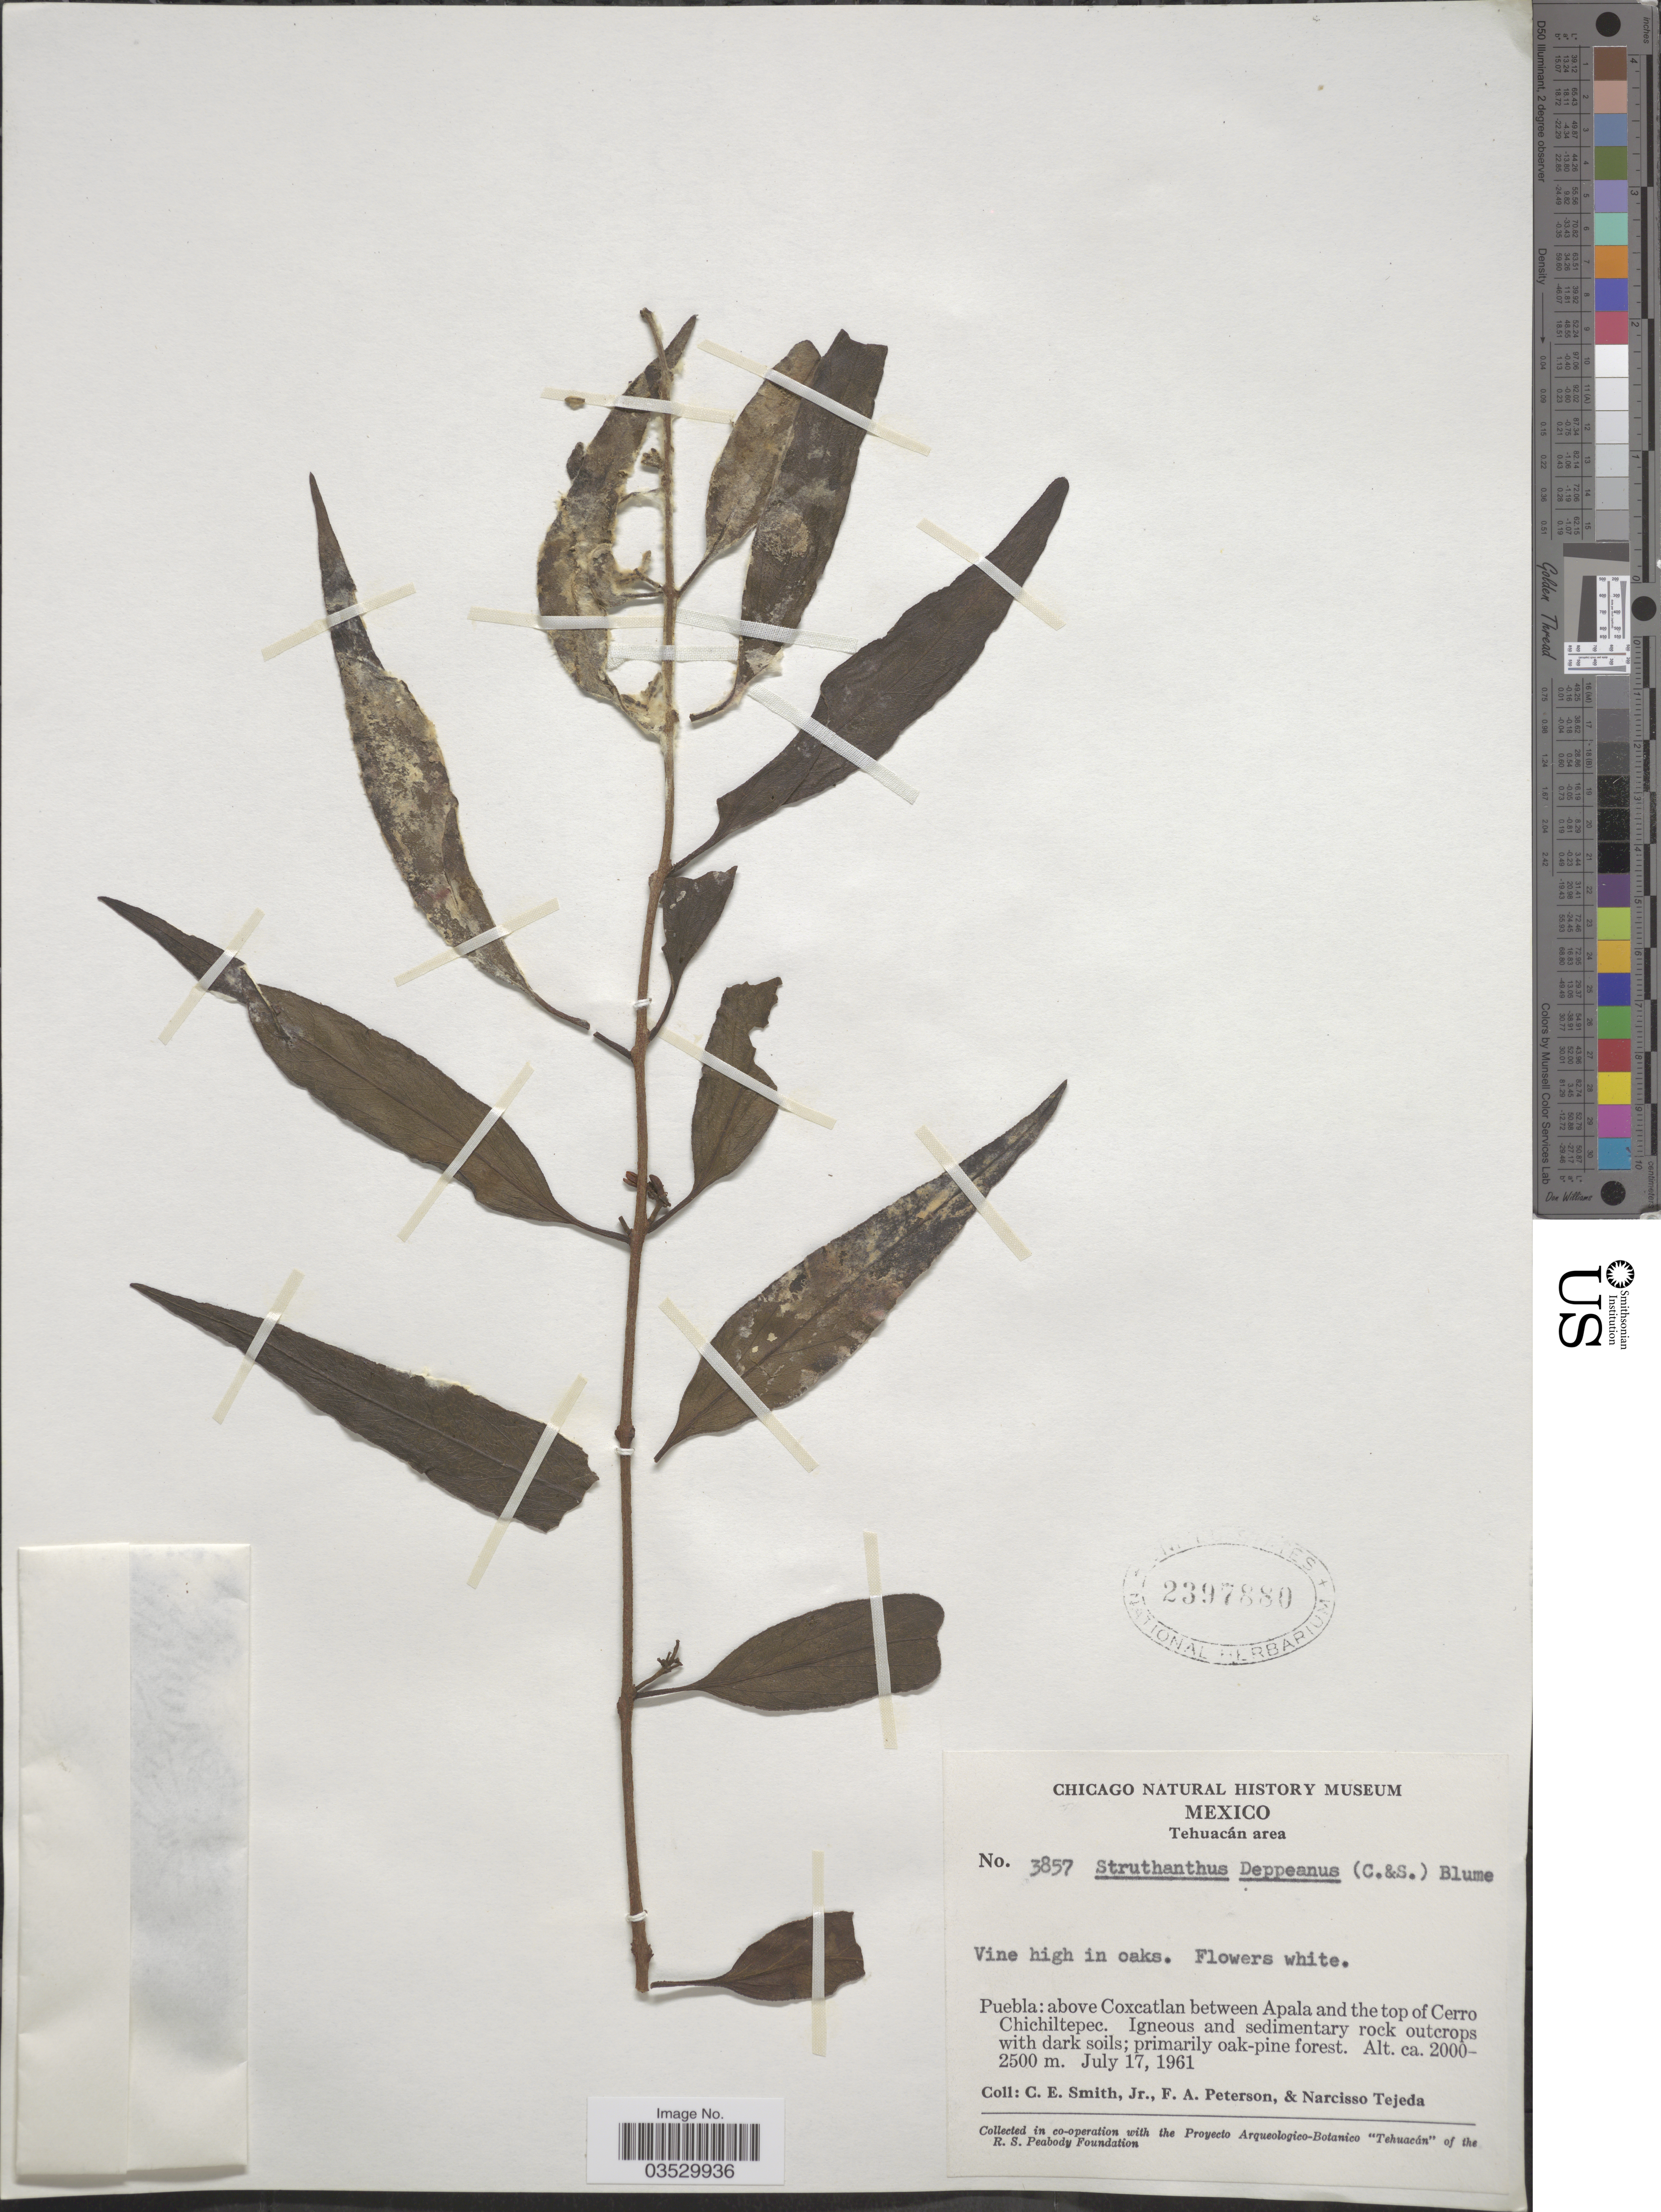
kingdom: Plantae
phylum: Tracheophyta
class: Magnoliopsida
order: Santalales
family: Loranthaceae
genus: Struthanthus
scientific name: Struthanthus deppeanus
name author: (Schltdl. & Cham.) G. Don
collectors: C. E. Smith Jr., F. A. Peterson & N. Tejeda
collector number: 3857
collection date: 1961-07-17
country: Mexico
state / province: Puebla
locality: Tehuacán area. Above Coxcatlan between Apala and the top of Cerro Chichiltepec.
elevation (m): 2000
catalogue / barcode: US 2397880